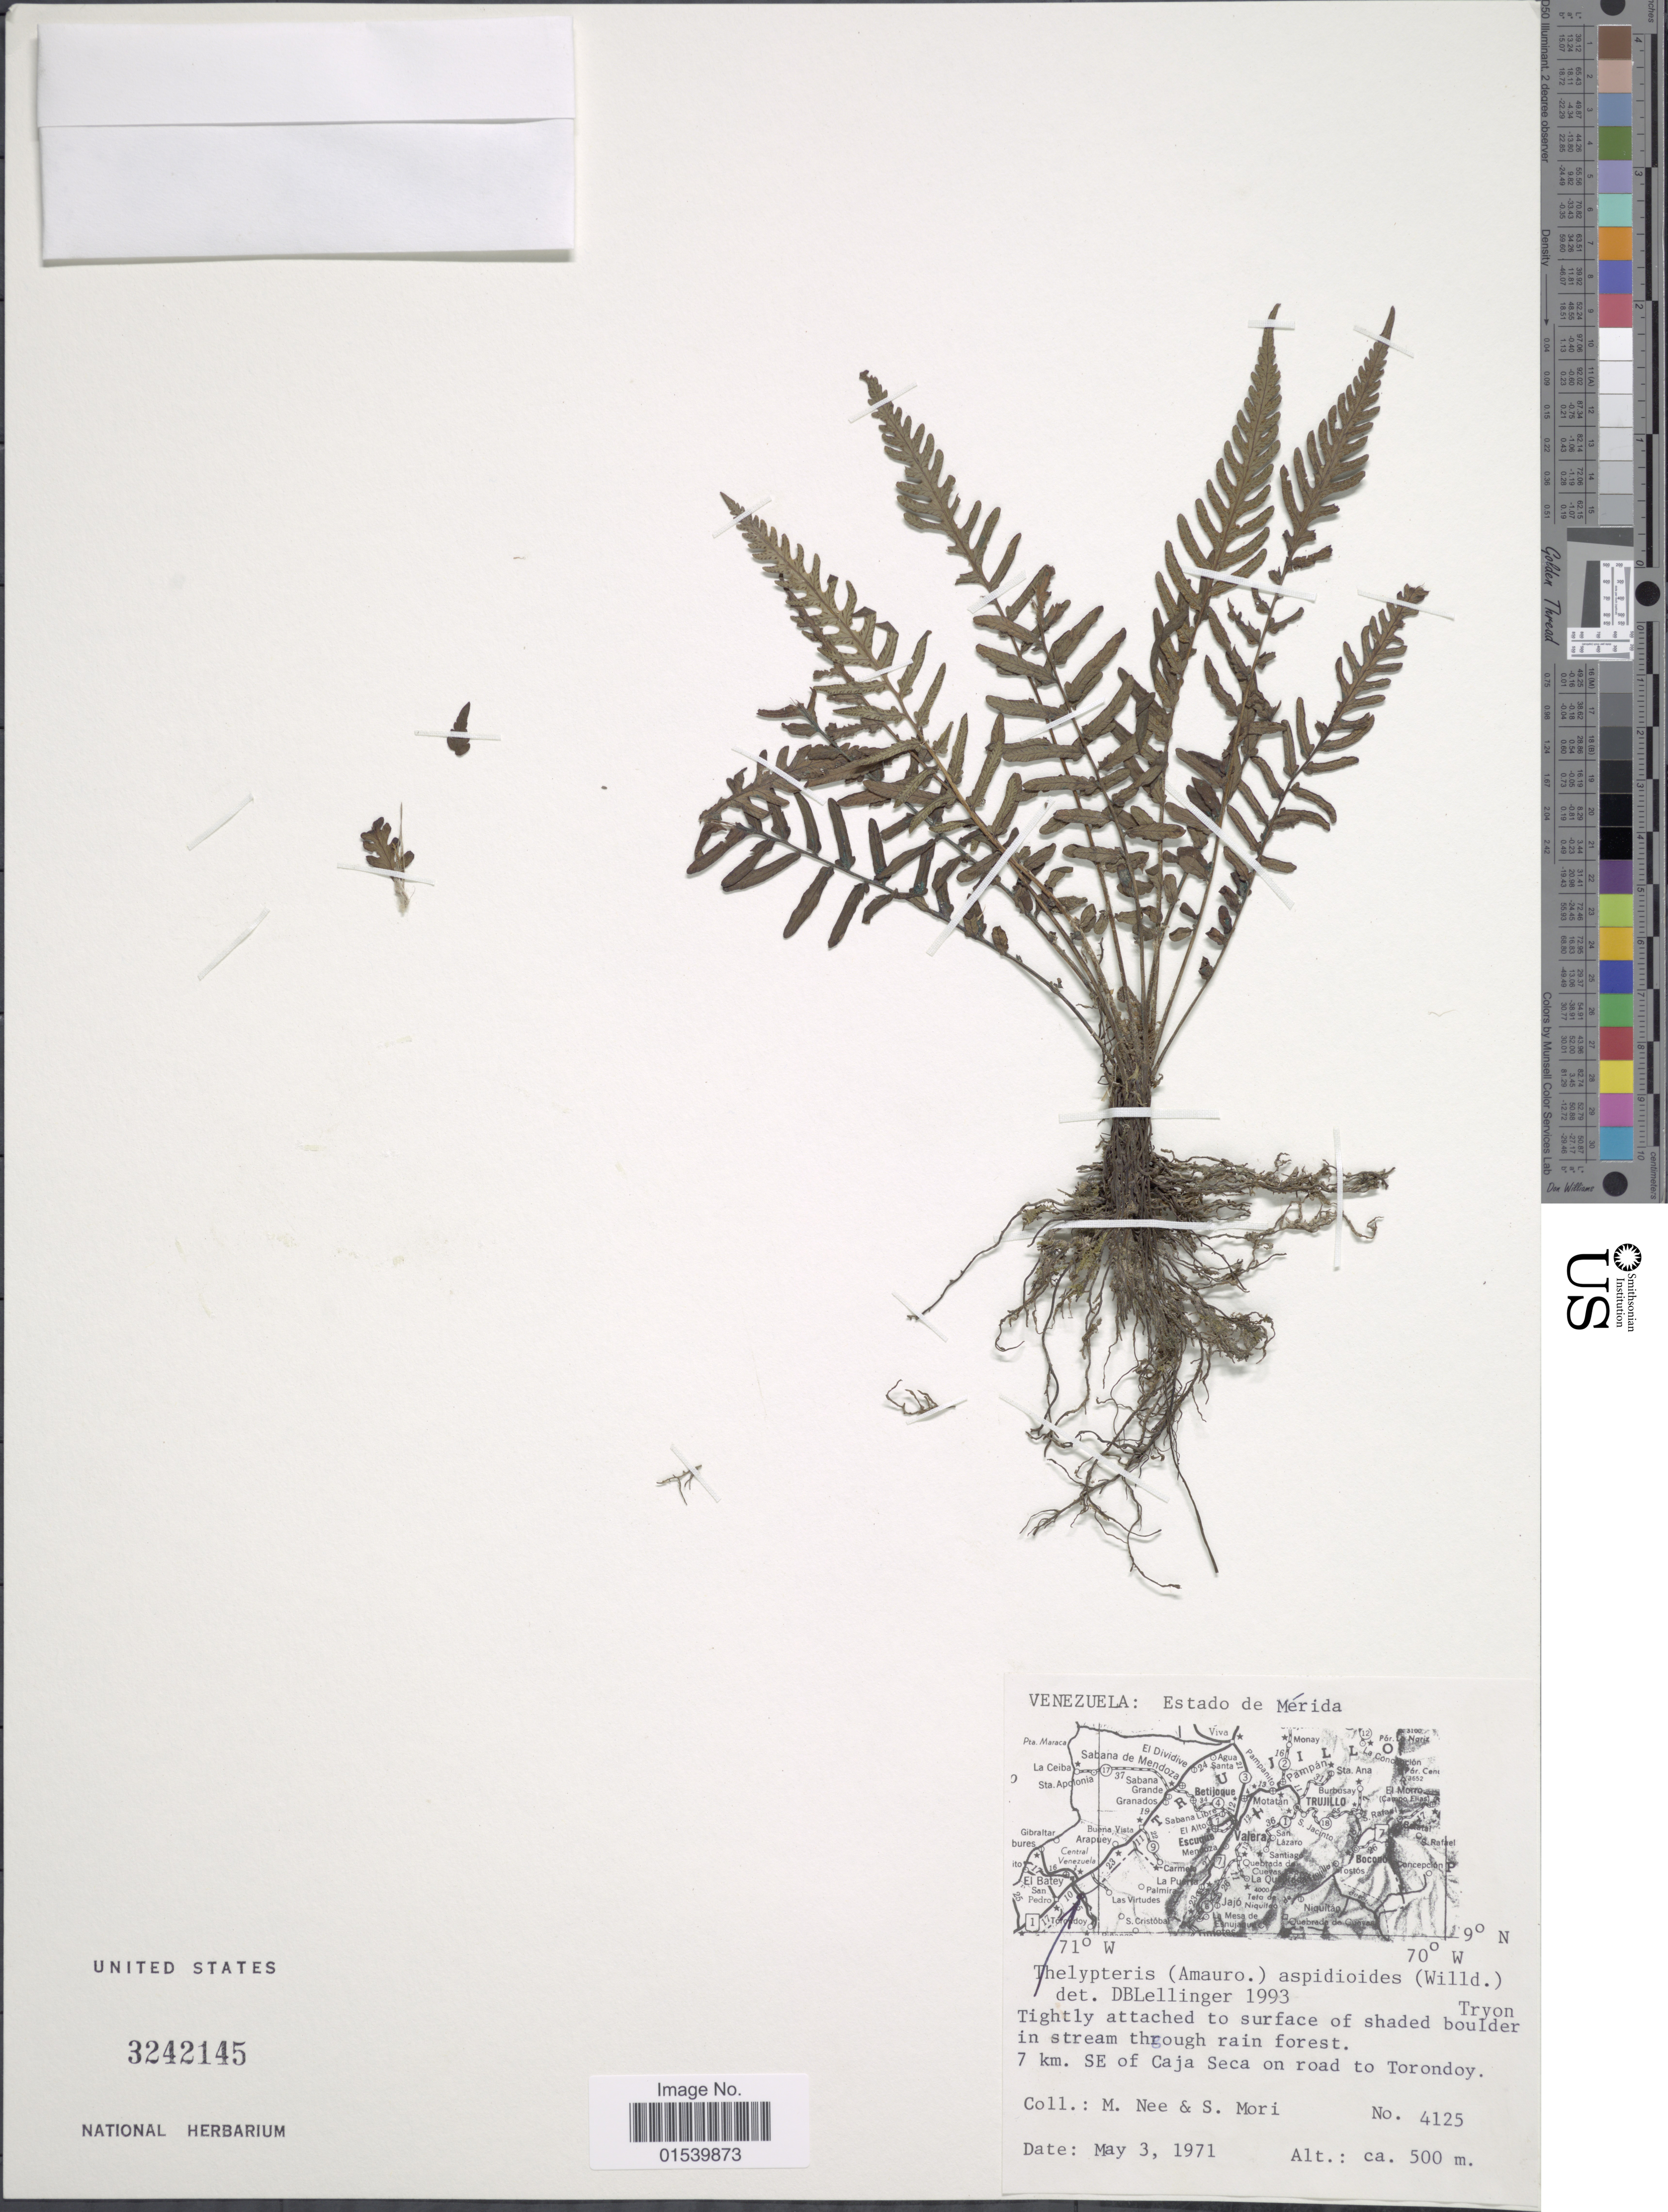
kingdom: Plantae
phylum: Tracheophyta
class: Polypodiopsida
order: Polypodiales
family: Thelypteridaceae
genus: Amauropelta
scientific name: Amauropelta aspidioides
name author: (Willd.) Pic. Serm.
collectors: M. Nee & S. Mori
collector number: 4125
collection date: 1971-05-03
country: Venezuela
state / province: Mérida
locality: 7 km. SE of caja Seca on road to Torondoy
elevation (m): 500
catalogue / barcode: US 3242145